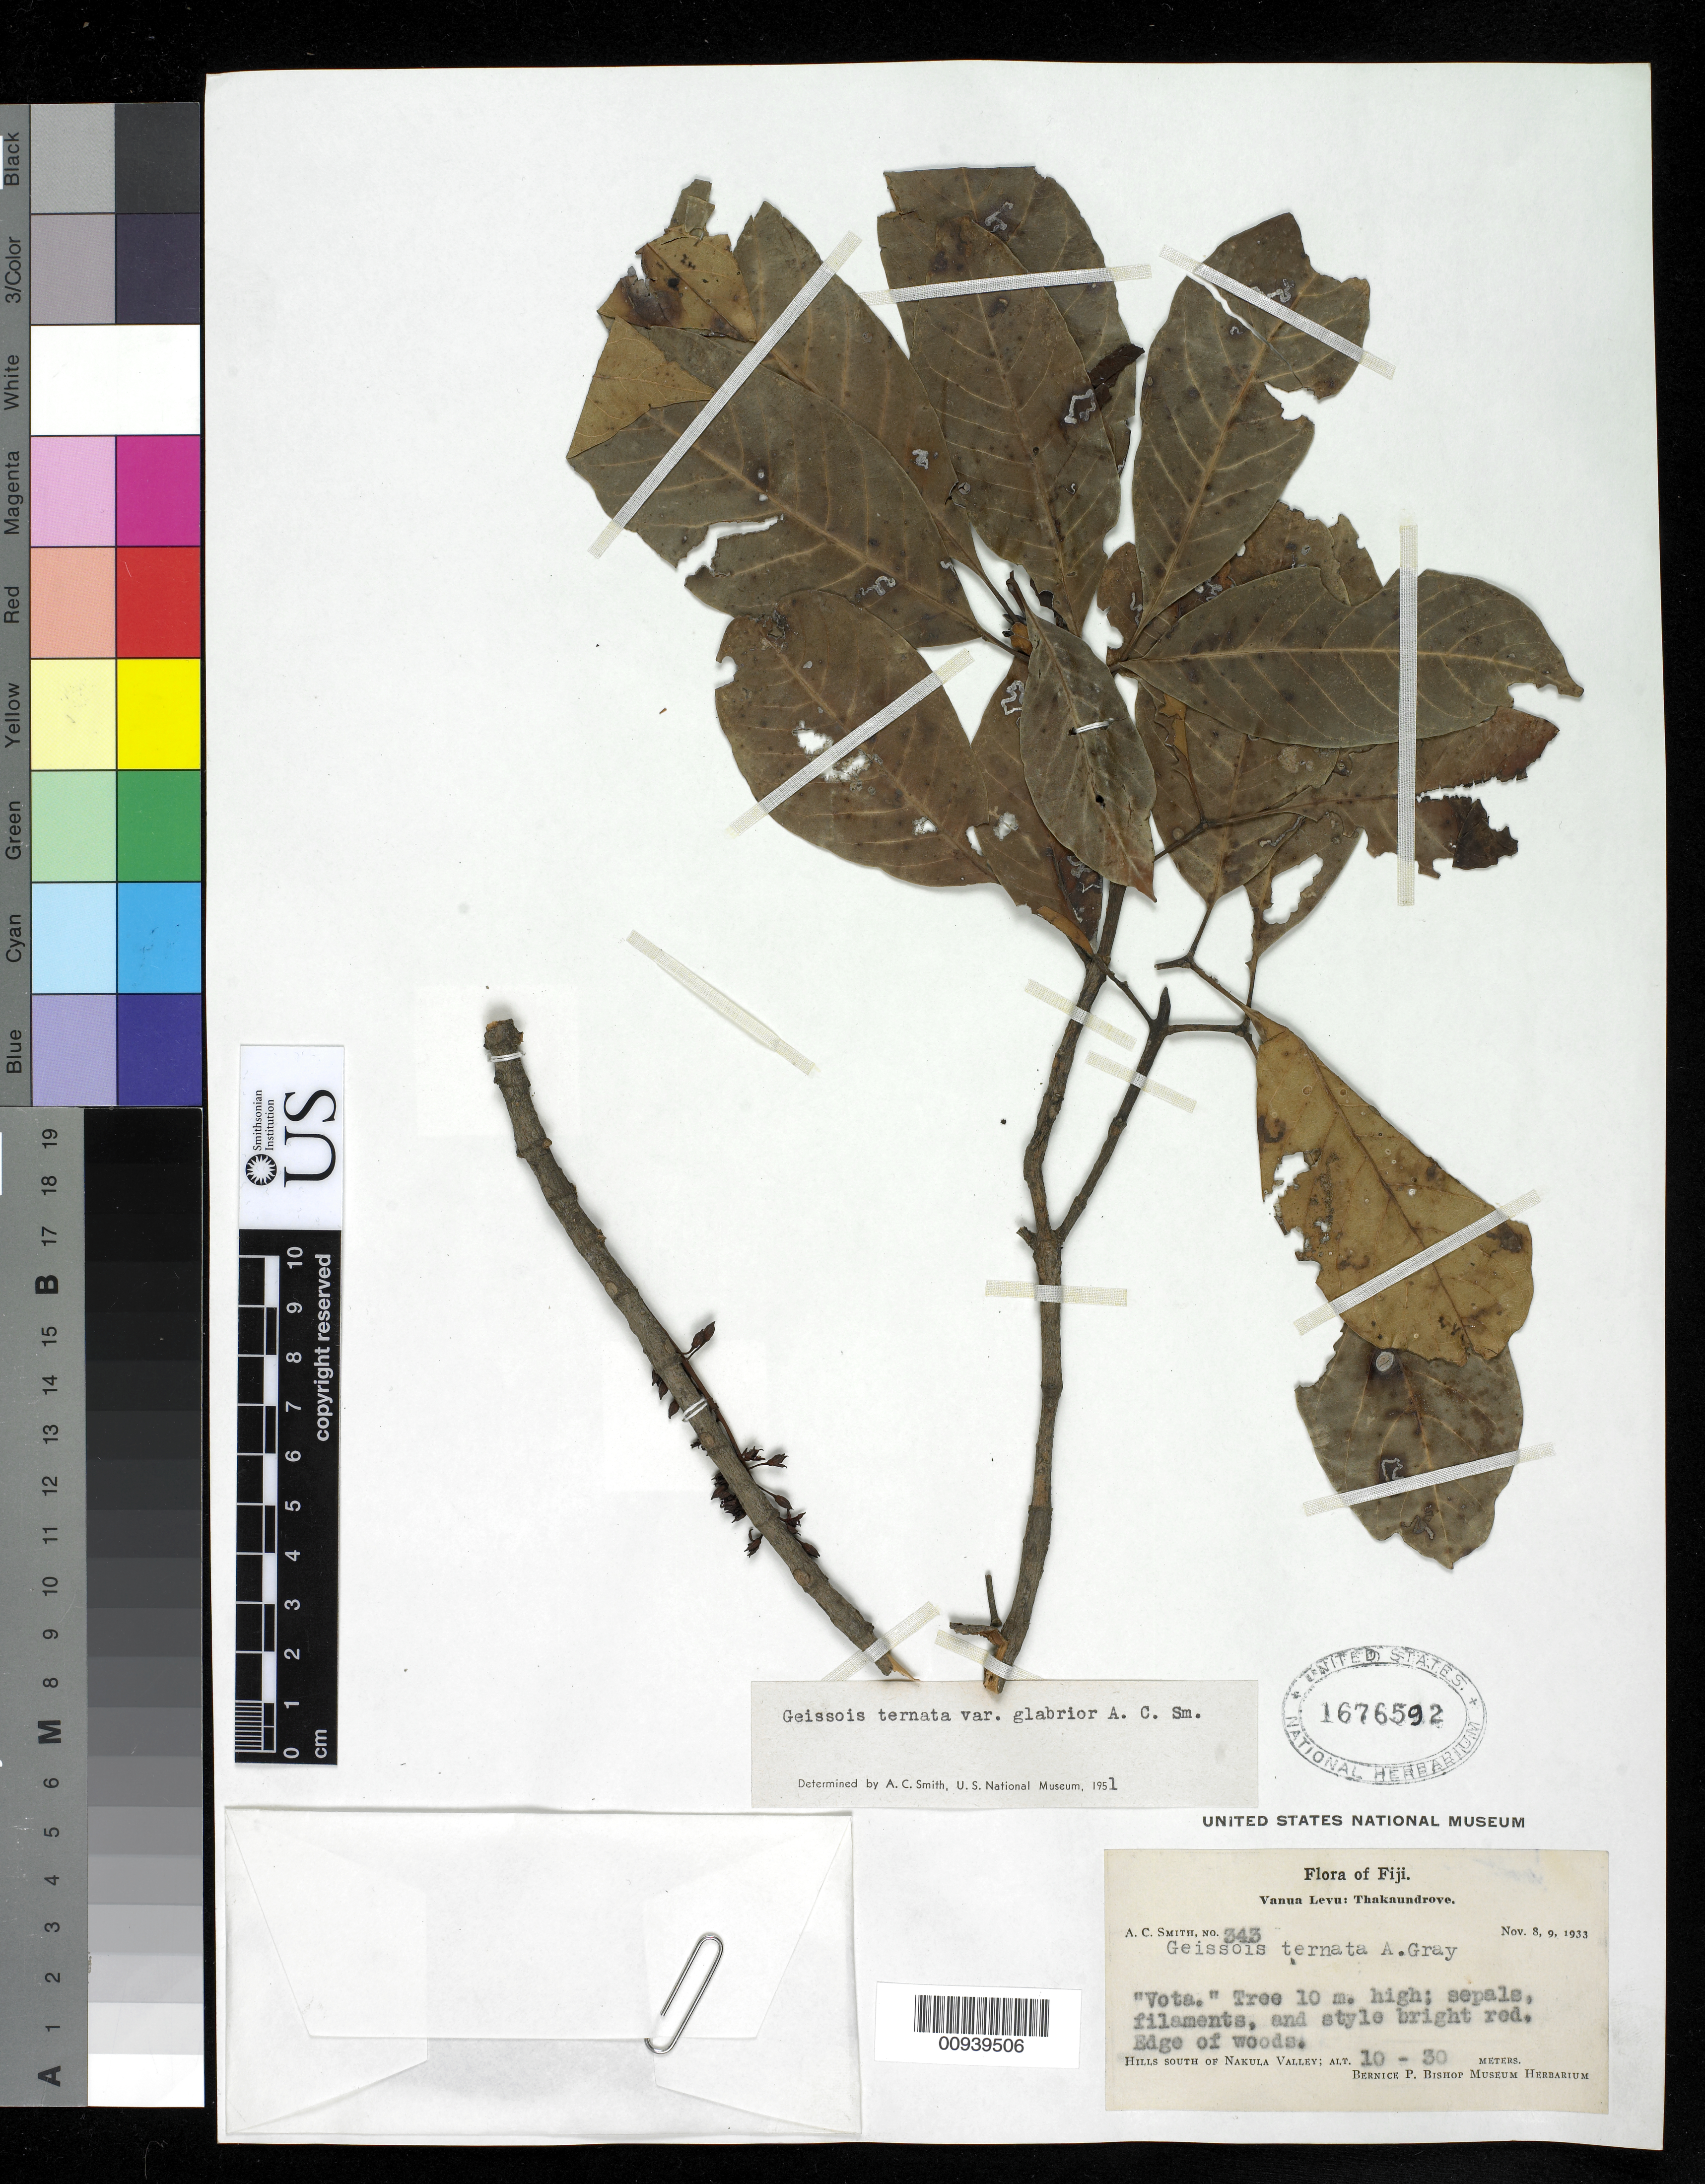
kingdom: Plantae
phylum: Tracheophyta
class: Magnoliopsida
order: Oxalidales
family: Cunoniaceae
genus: Geissois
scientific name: Geissois ternata var. glabrior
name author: A.C. Sm.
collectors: C. A. Smith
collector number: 343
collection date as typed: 08 Nov 1933 to 09 Nov 1933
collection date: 1933-11-08/1933-11-09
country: Fiji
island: Vanua Levu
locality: Thakaundrove; Hills south of Nakula Valley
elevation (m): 10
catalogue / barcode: US 1676592